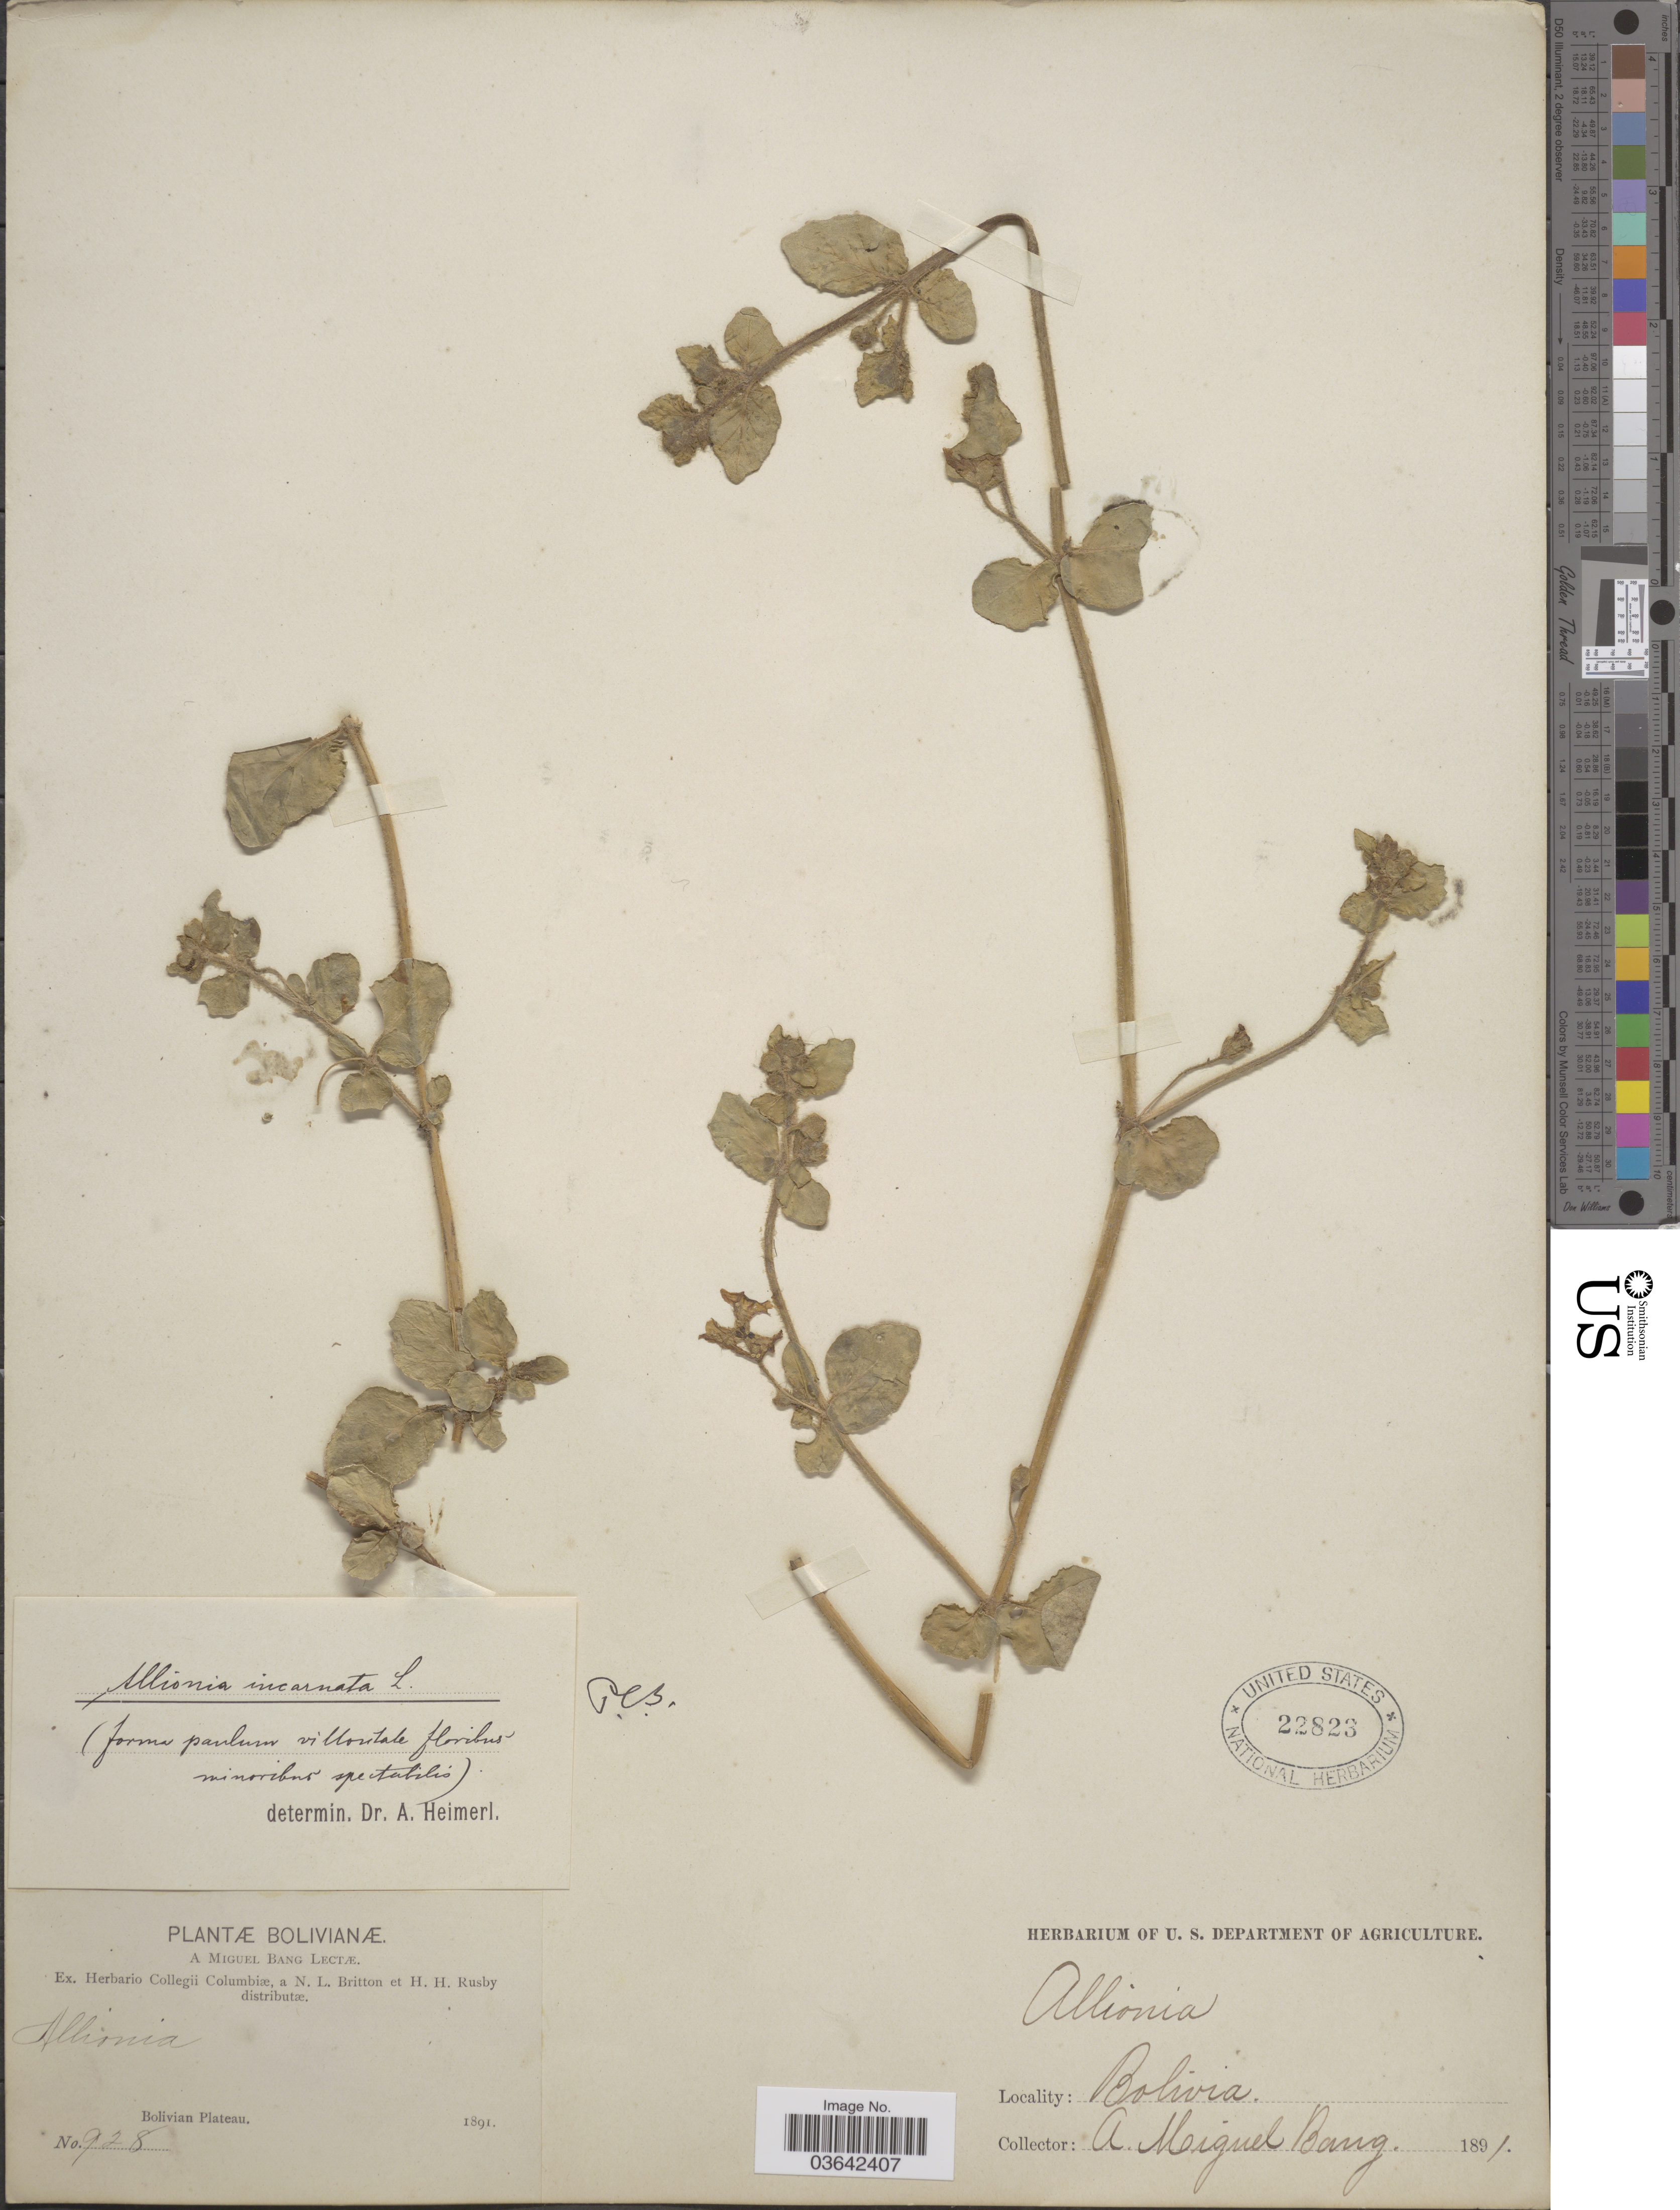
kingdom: Plantae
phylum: Tracheophyta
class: Magnoliopsida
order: Caryophyllales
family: Nyctaginaceae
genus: Allionia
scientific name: Allionia incarnata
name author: L.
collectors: M. Bang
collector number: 928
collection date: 1891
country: Bolivia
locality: Bolivian Plateau.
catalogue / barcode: US 22823